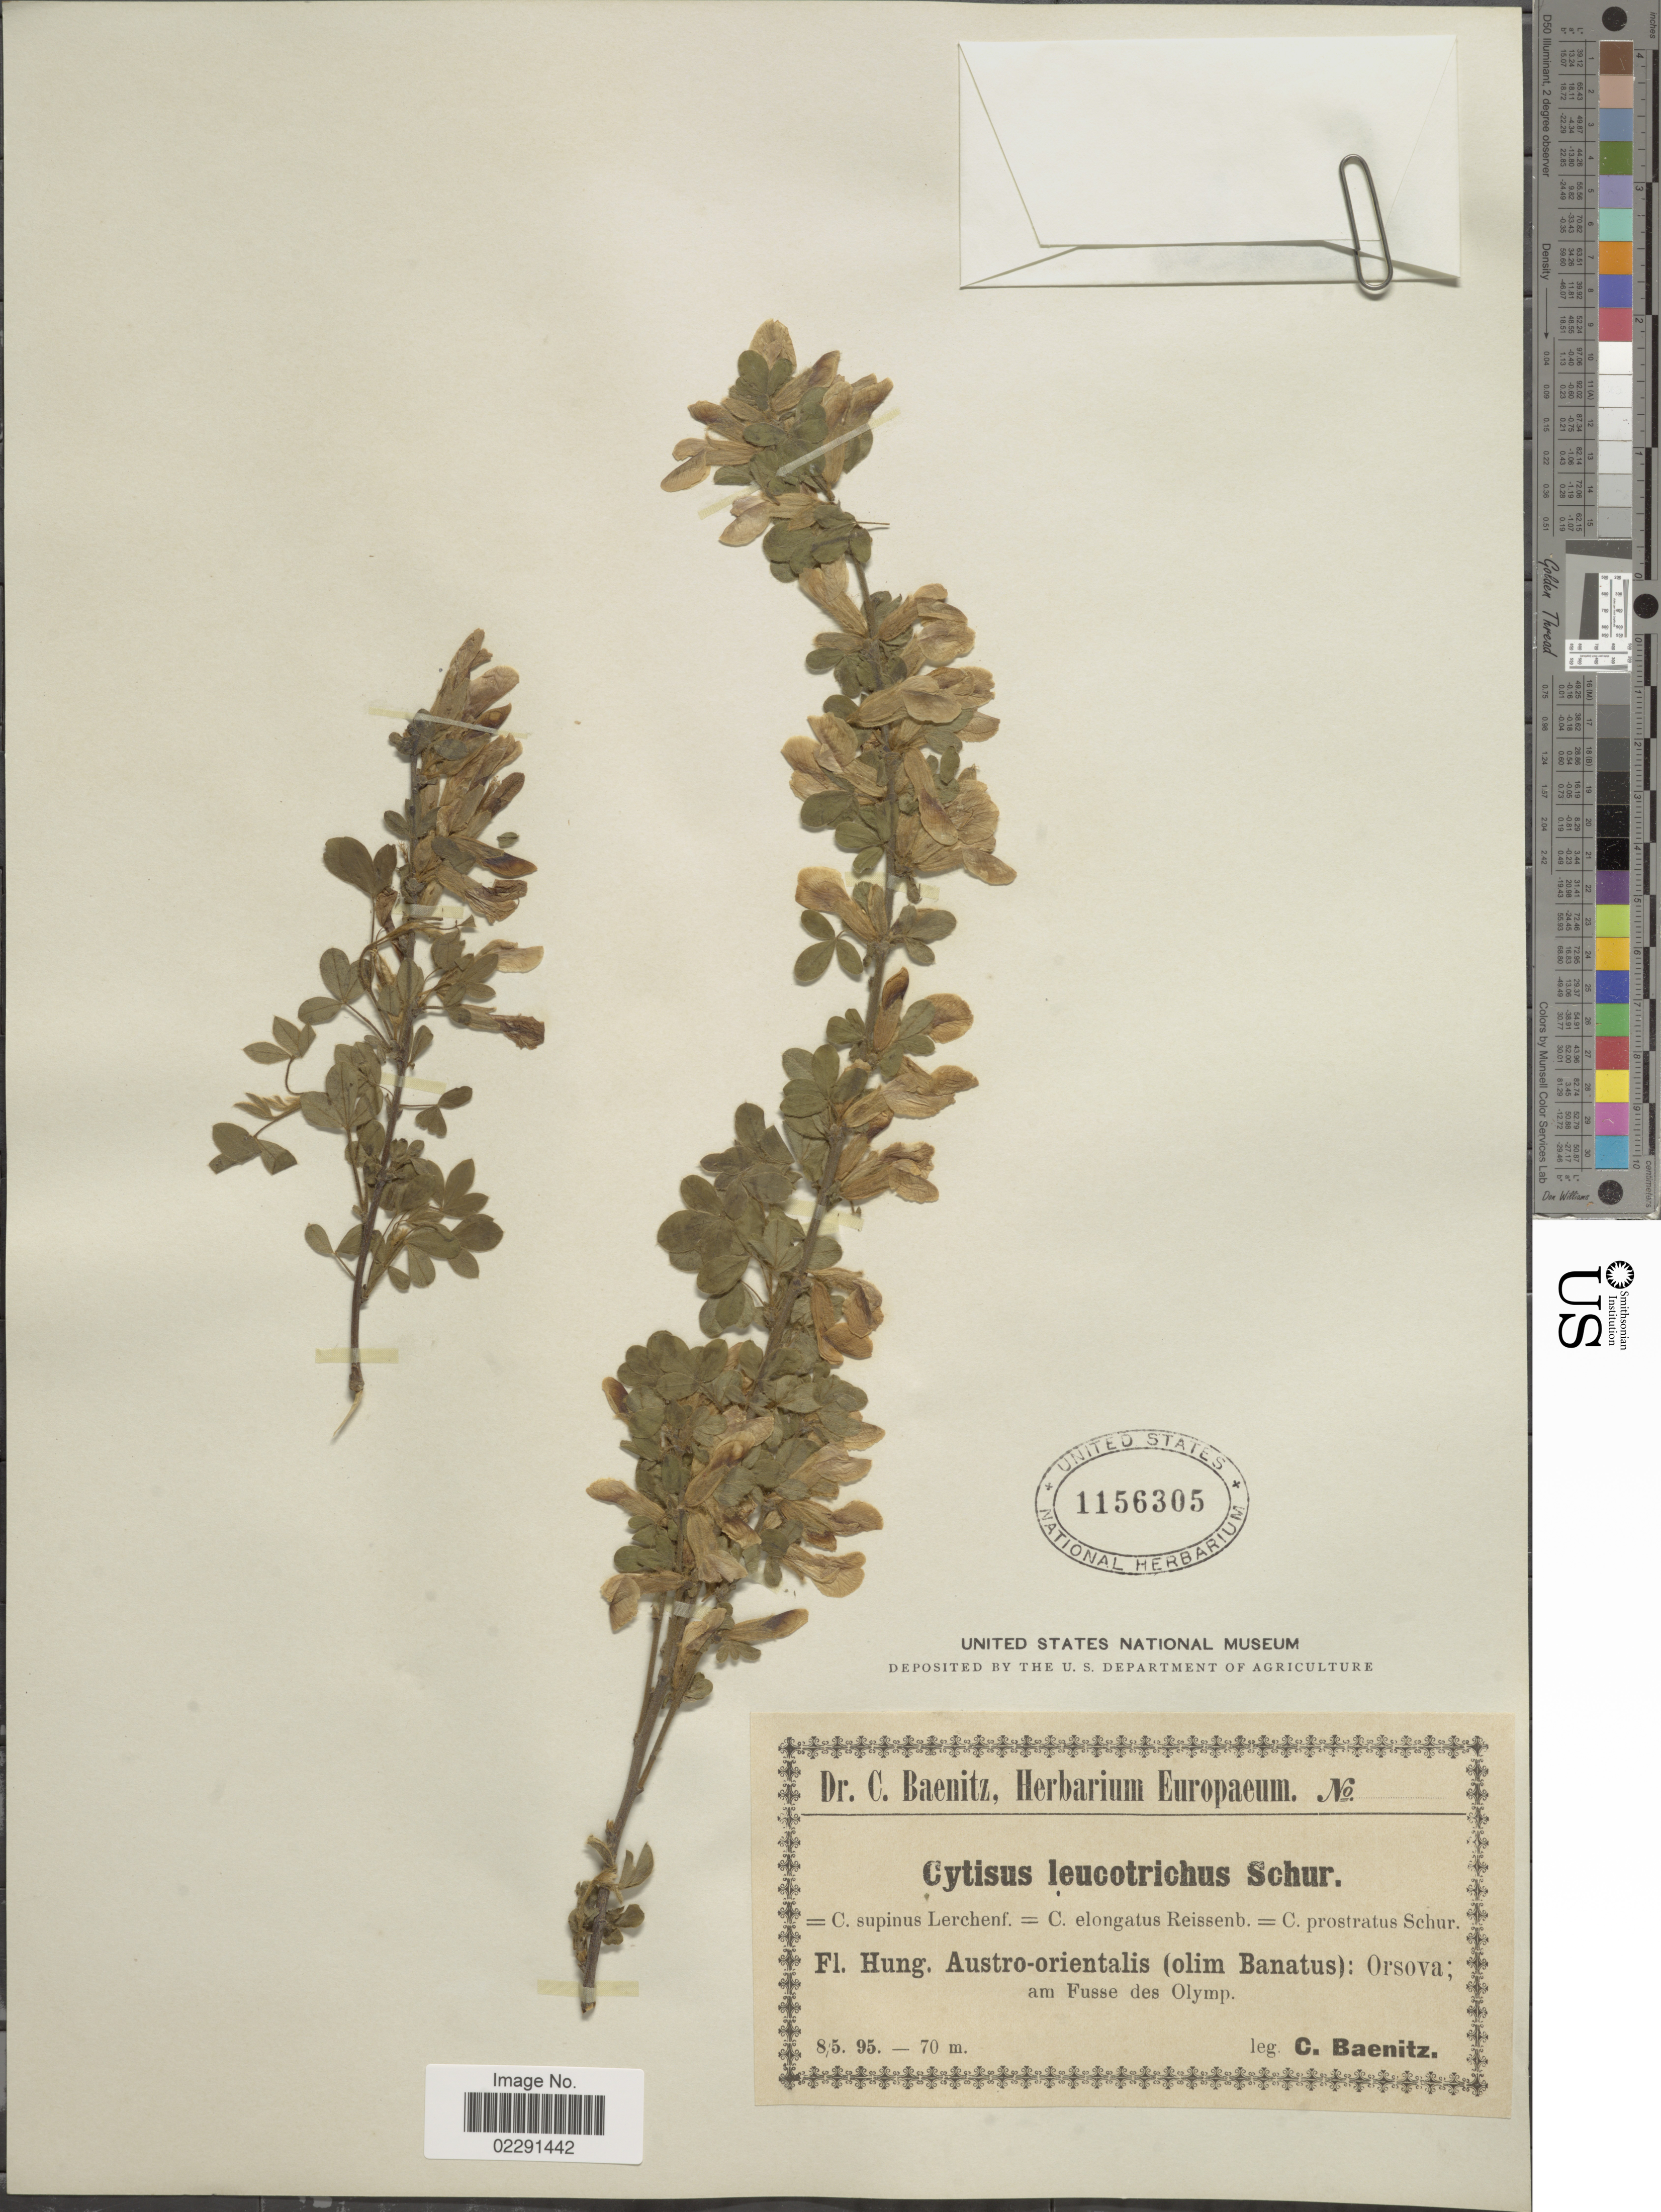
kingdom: Plantae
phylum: Tracheophyta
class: Magnoliopsida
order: Fabales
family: Fabaceae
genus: Cytisus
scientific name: Cytisus leucotrichus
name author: (Schur) Schur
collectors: C. G. Baenitz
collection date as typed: Transcribed d/m/y: 8/5/95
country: Hungary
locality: Hung. Austro-orientalis (olim Banatus): Orsova; am Fusse des Olymp.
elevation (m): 70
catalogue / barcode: US 1156305